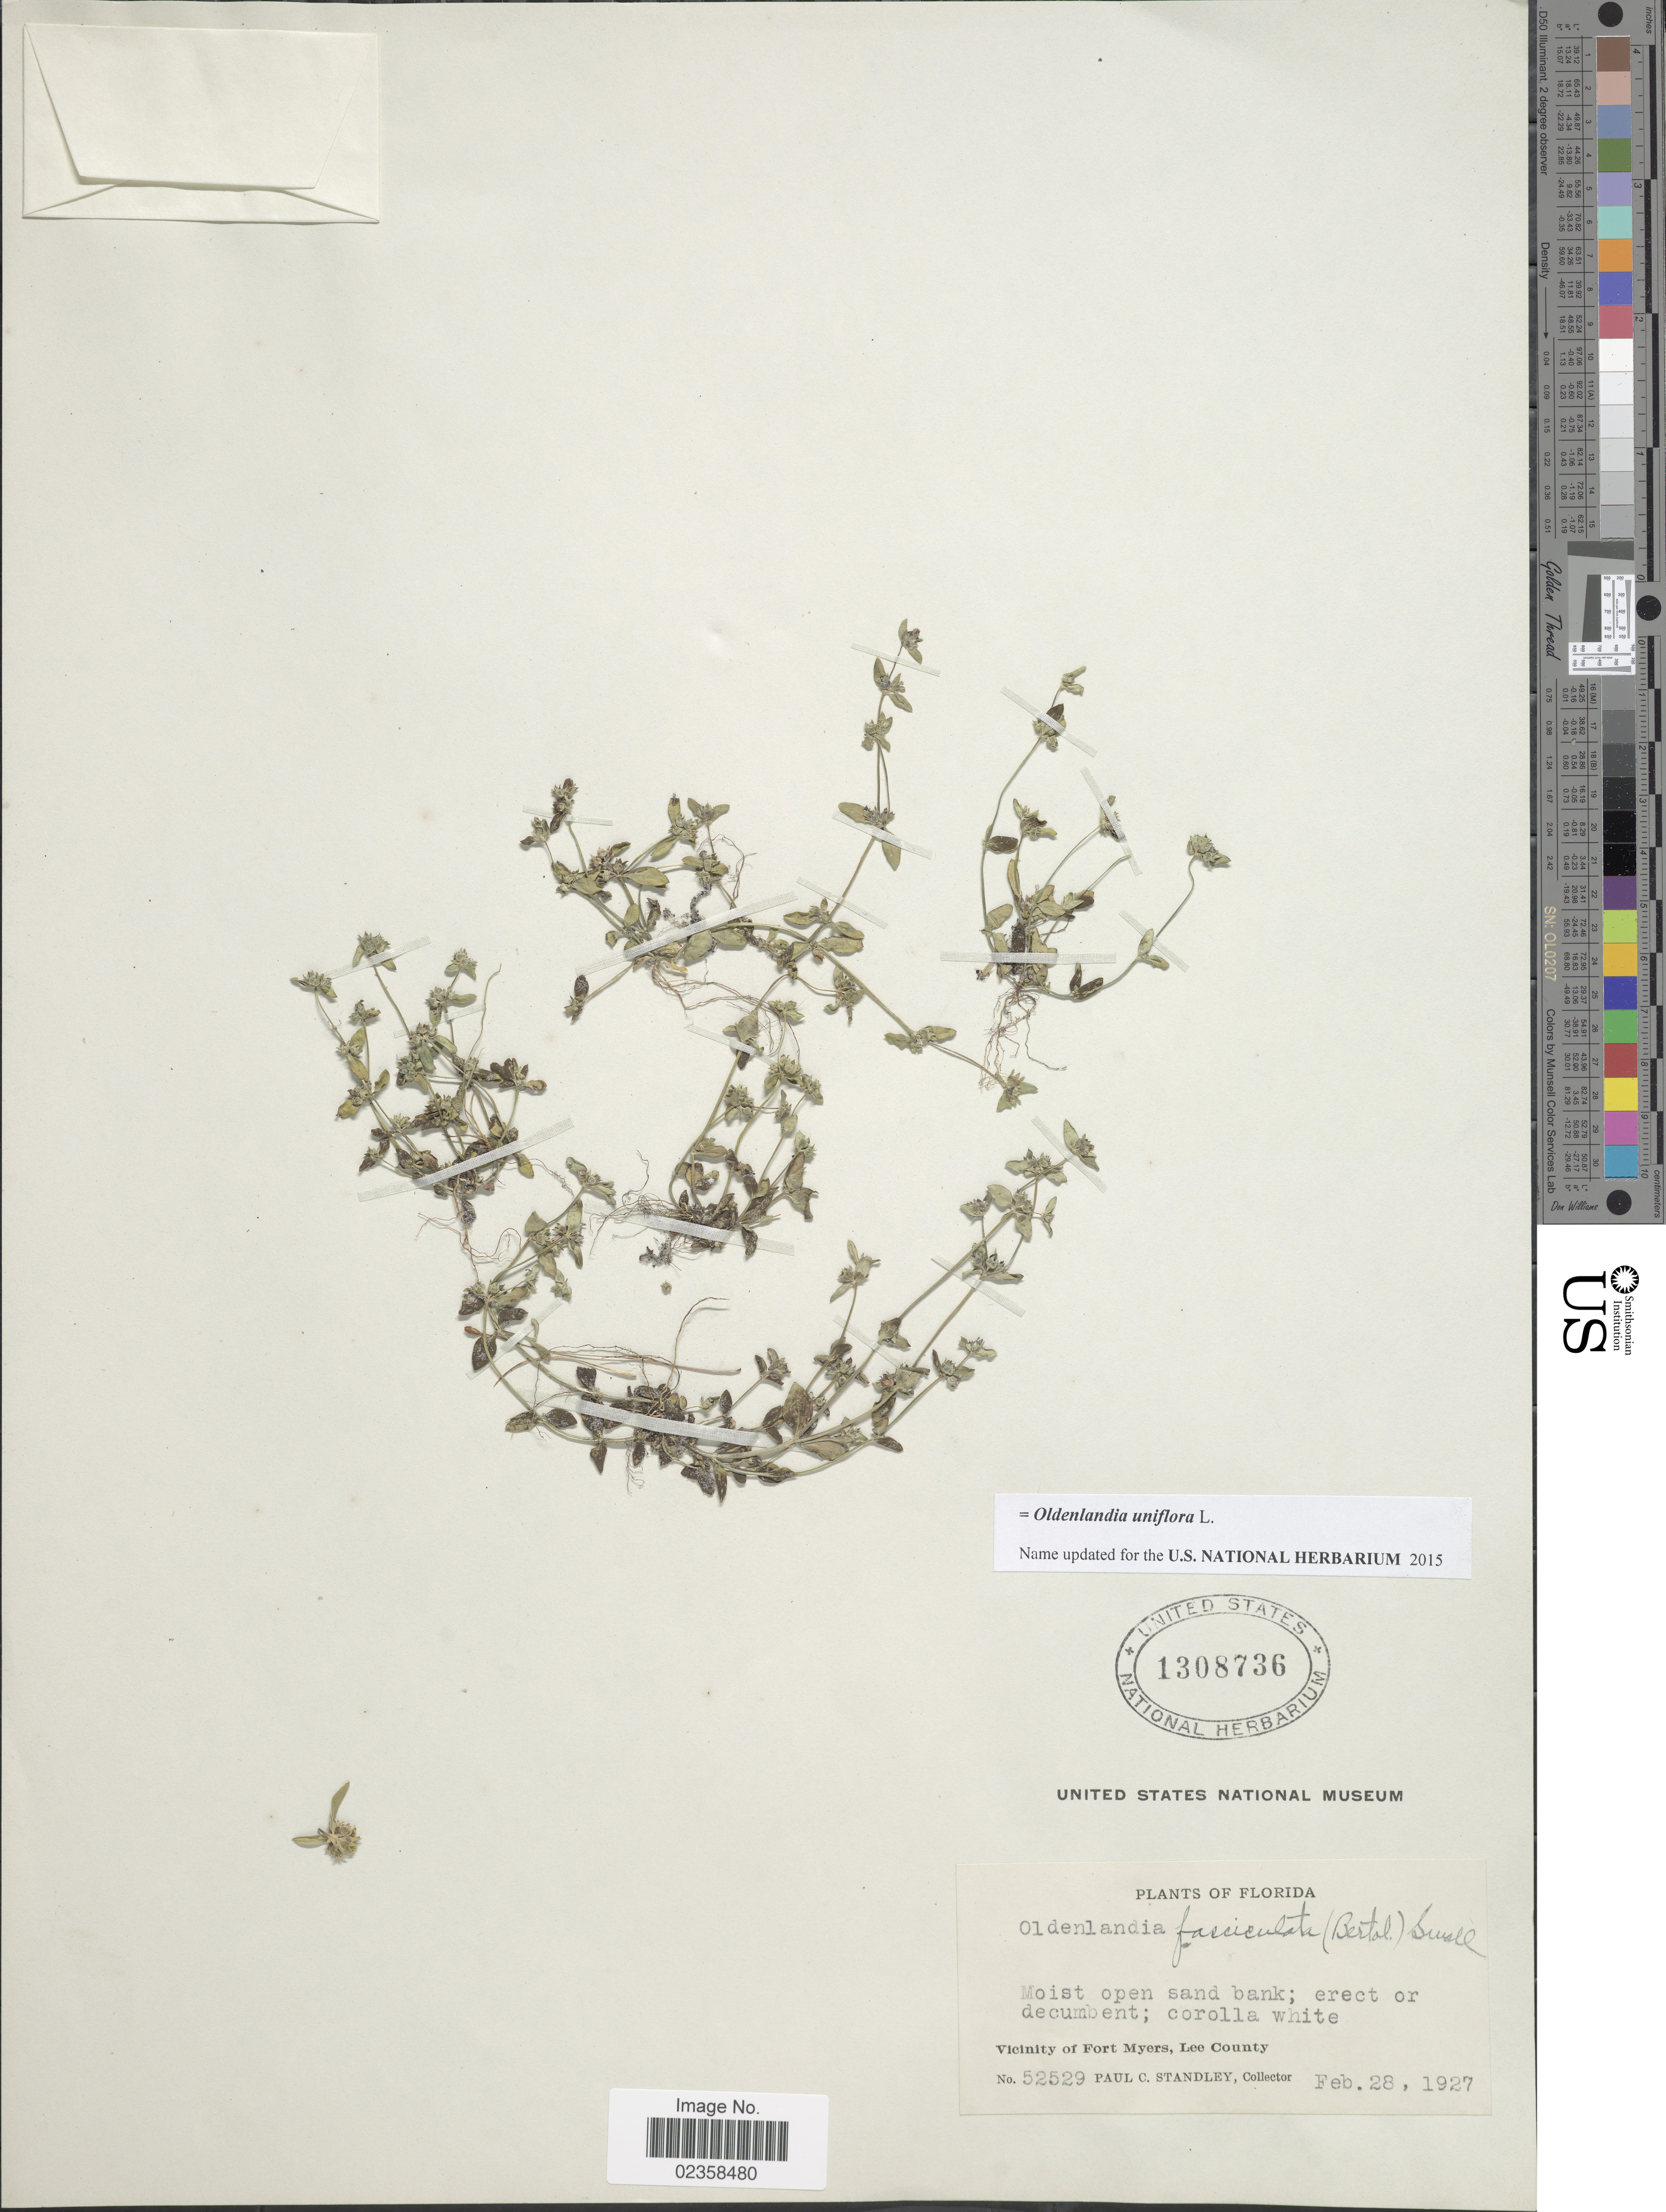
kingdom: Plantae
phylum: Tracheophyta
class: Magnoliopsida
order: Gentianales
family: Rubiaceae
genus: Oldenlandia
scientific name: Oldenlandia uniflora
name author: L.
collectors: P. C. Standley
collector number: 52529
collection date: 1927-02-28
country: United States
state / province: Florida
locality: Vicinity of Fort Myers, Lee County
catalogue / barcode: US 1308736